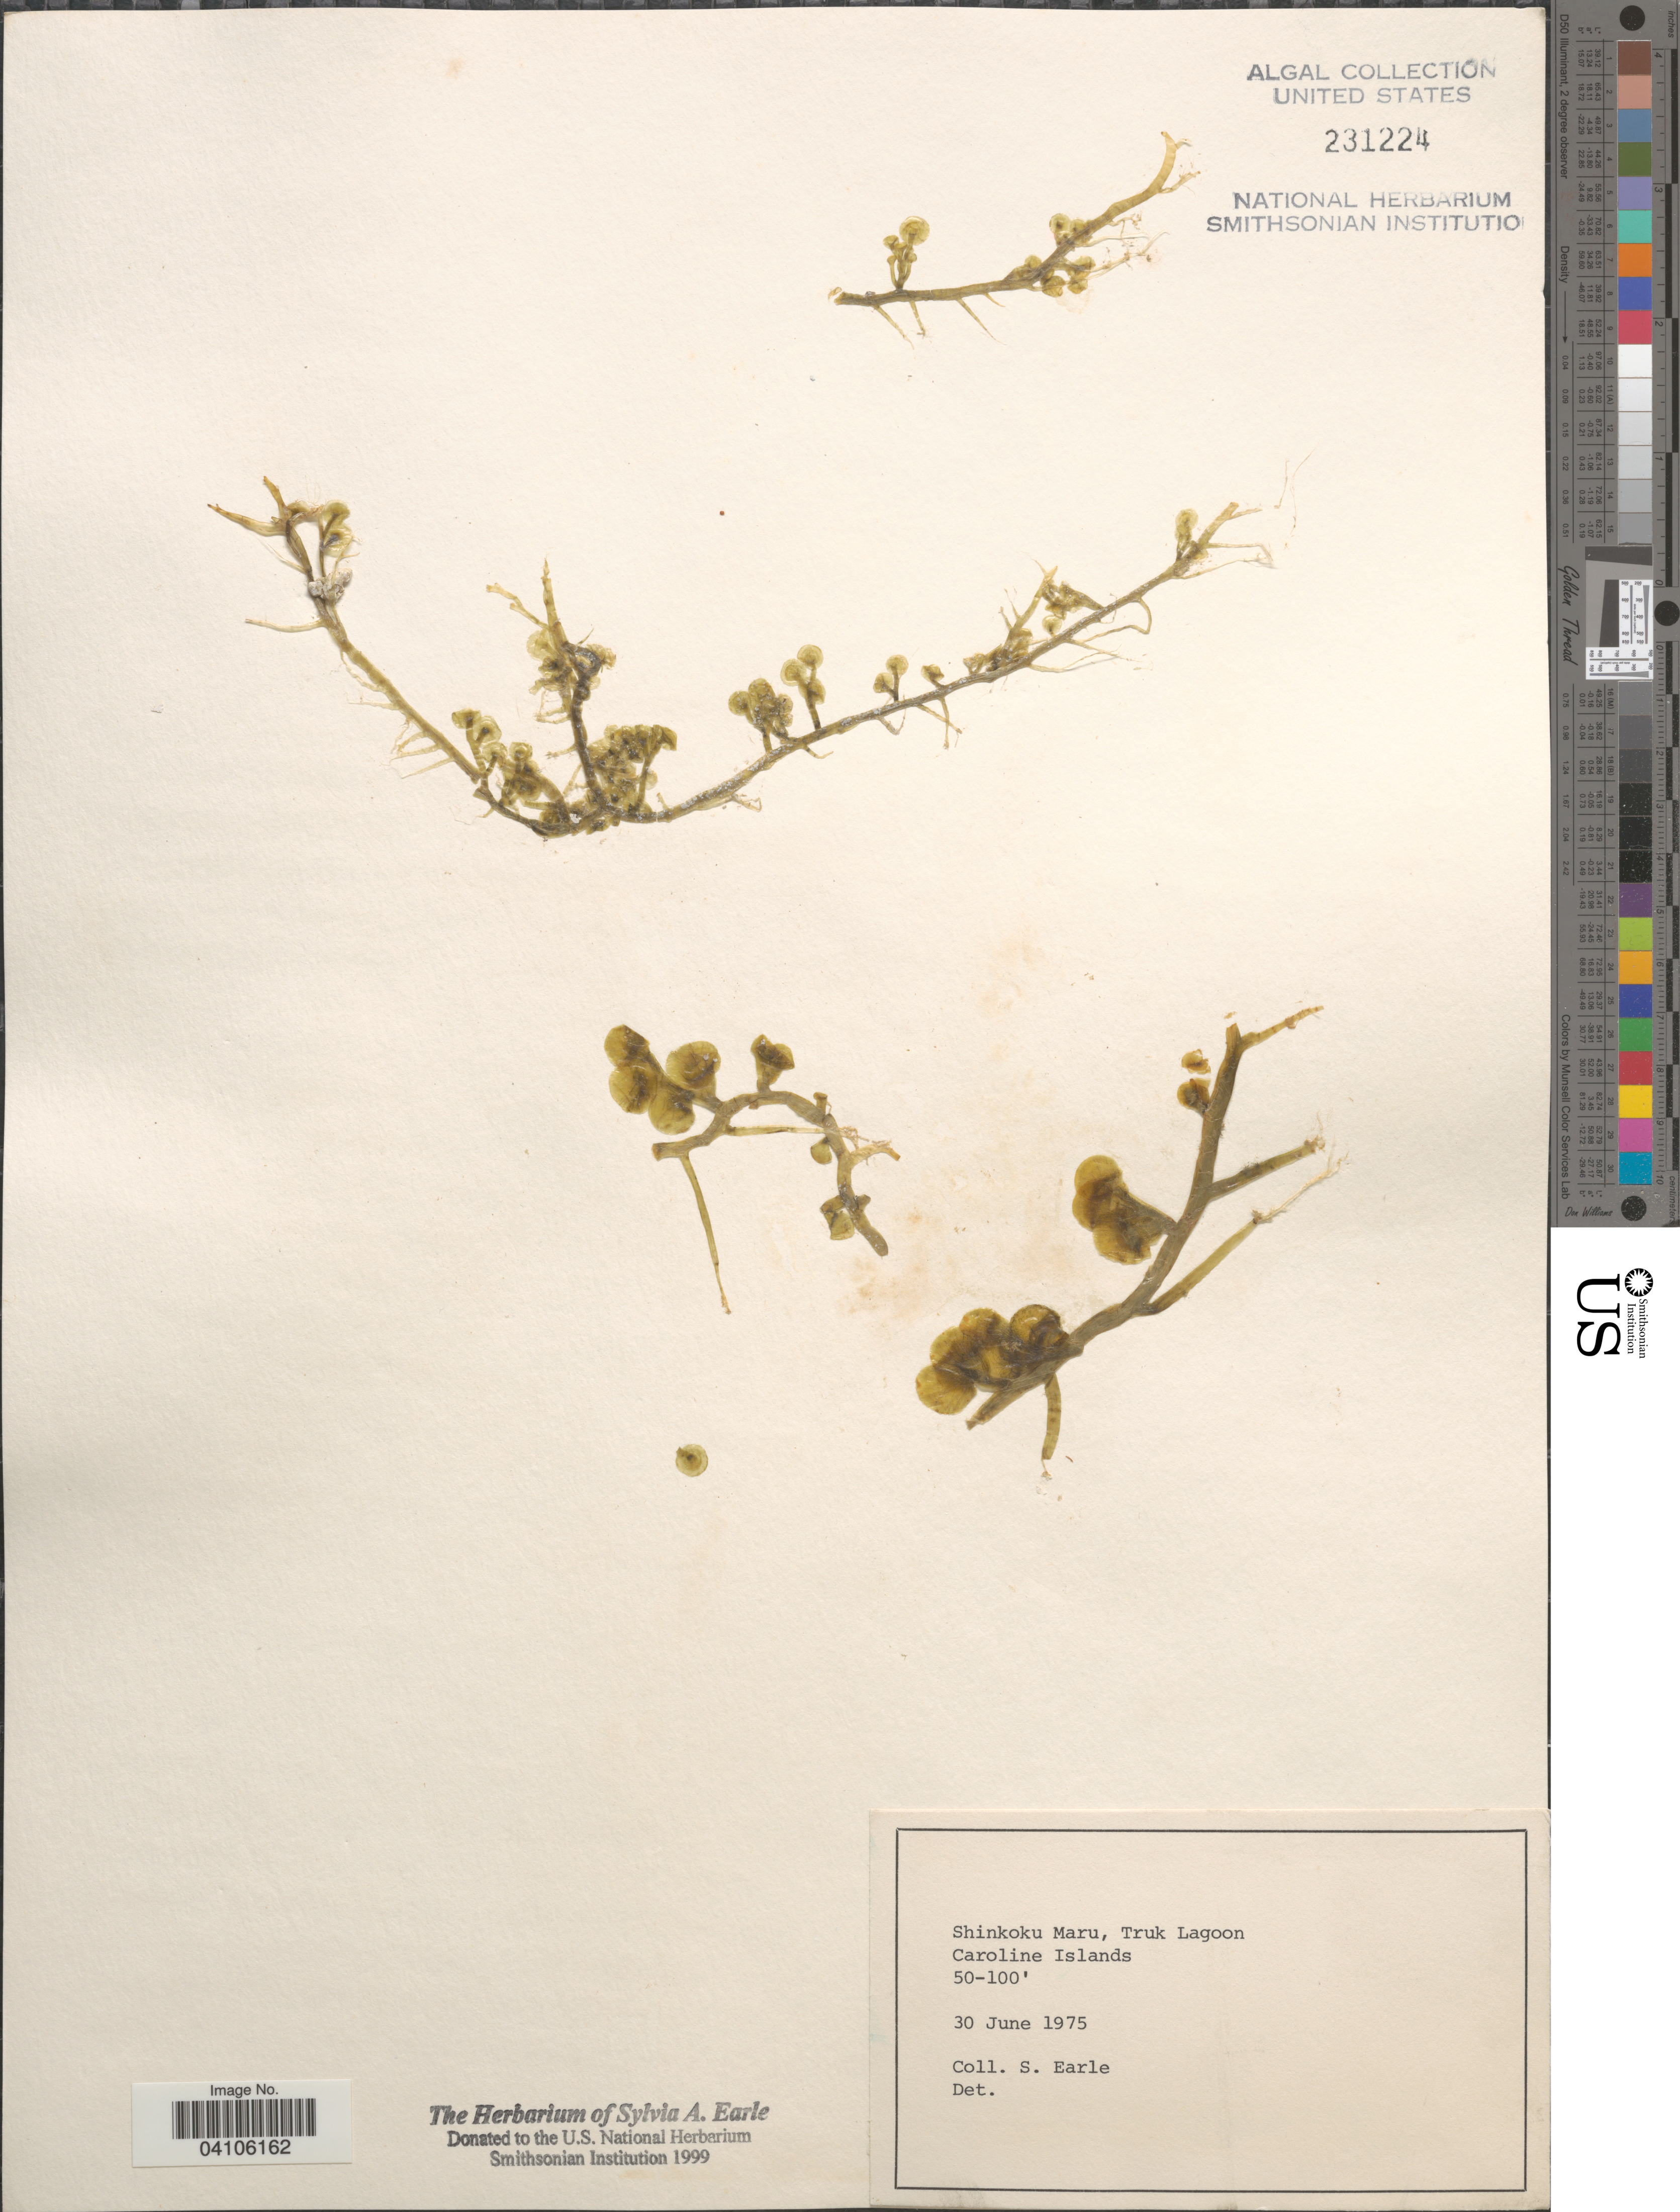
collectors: S. A. Earle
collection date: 1975-06-30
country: Micronesia, Federated States of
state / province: Truk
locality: Shinkoku Maru, Truk Lagoon. Caroline Islands.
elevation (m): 15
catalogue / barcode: US 231224